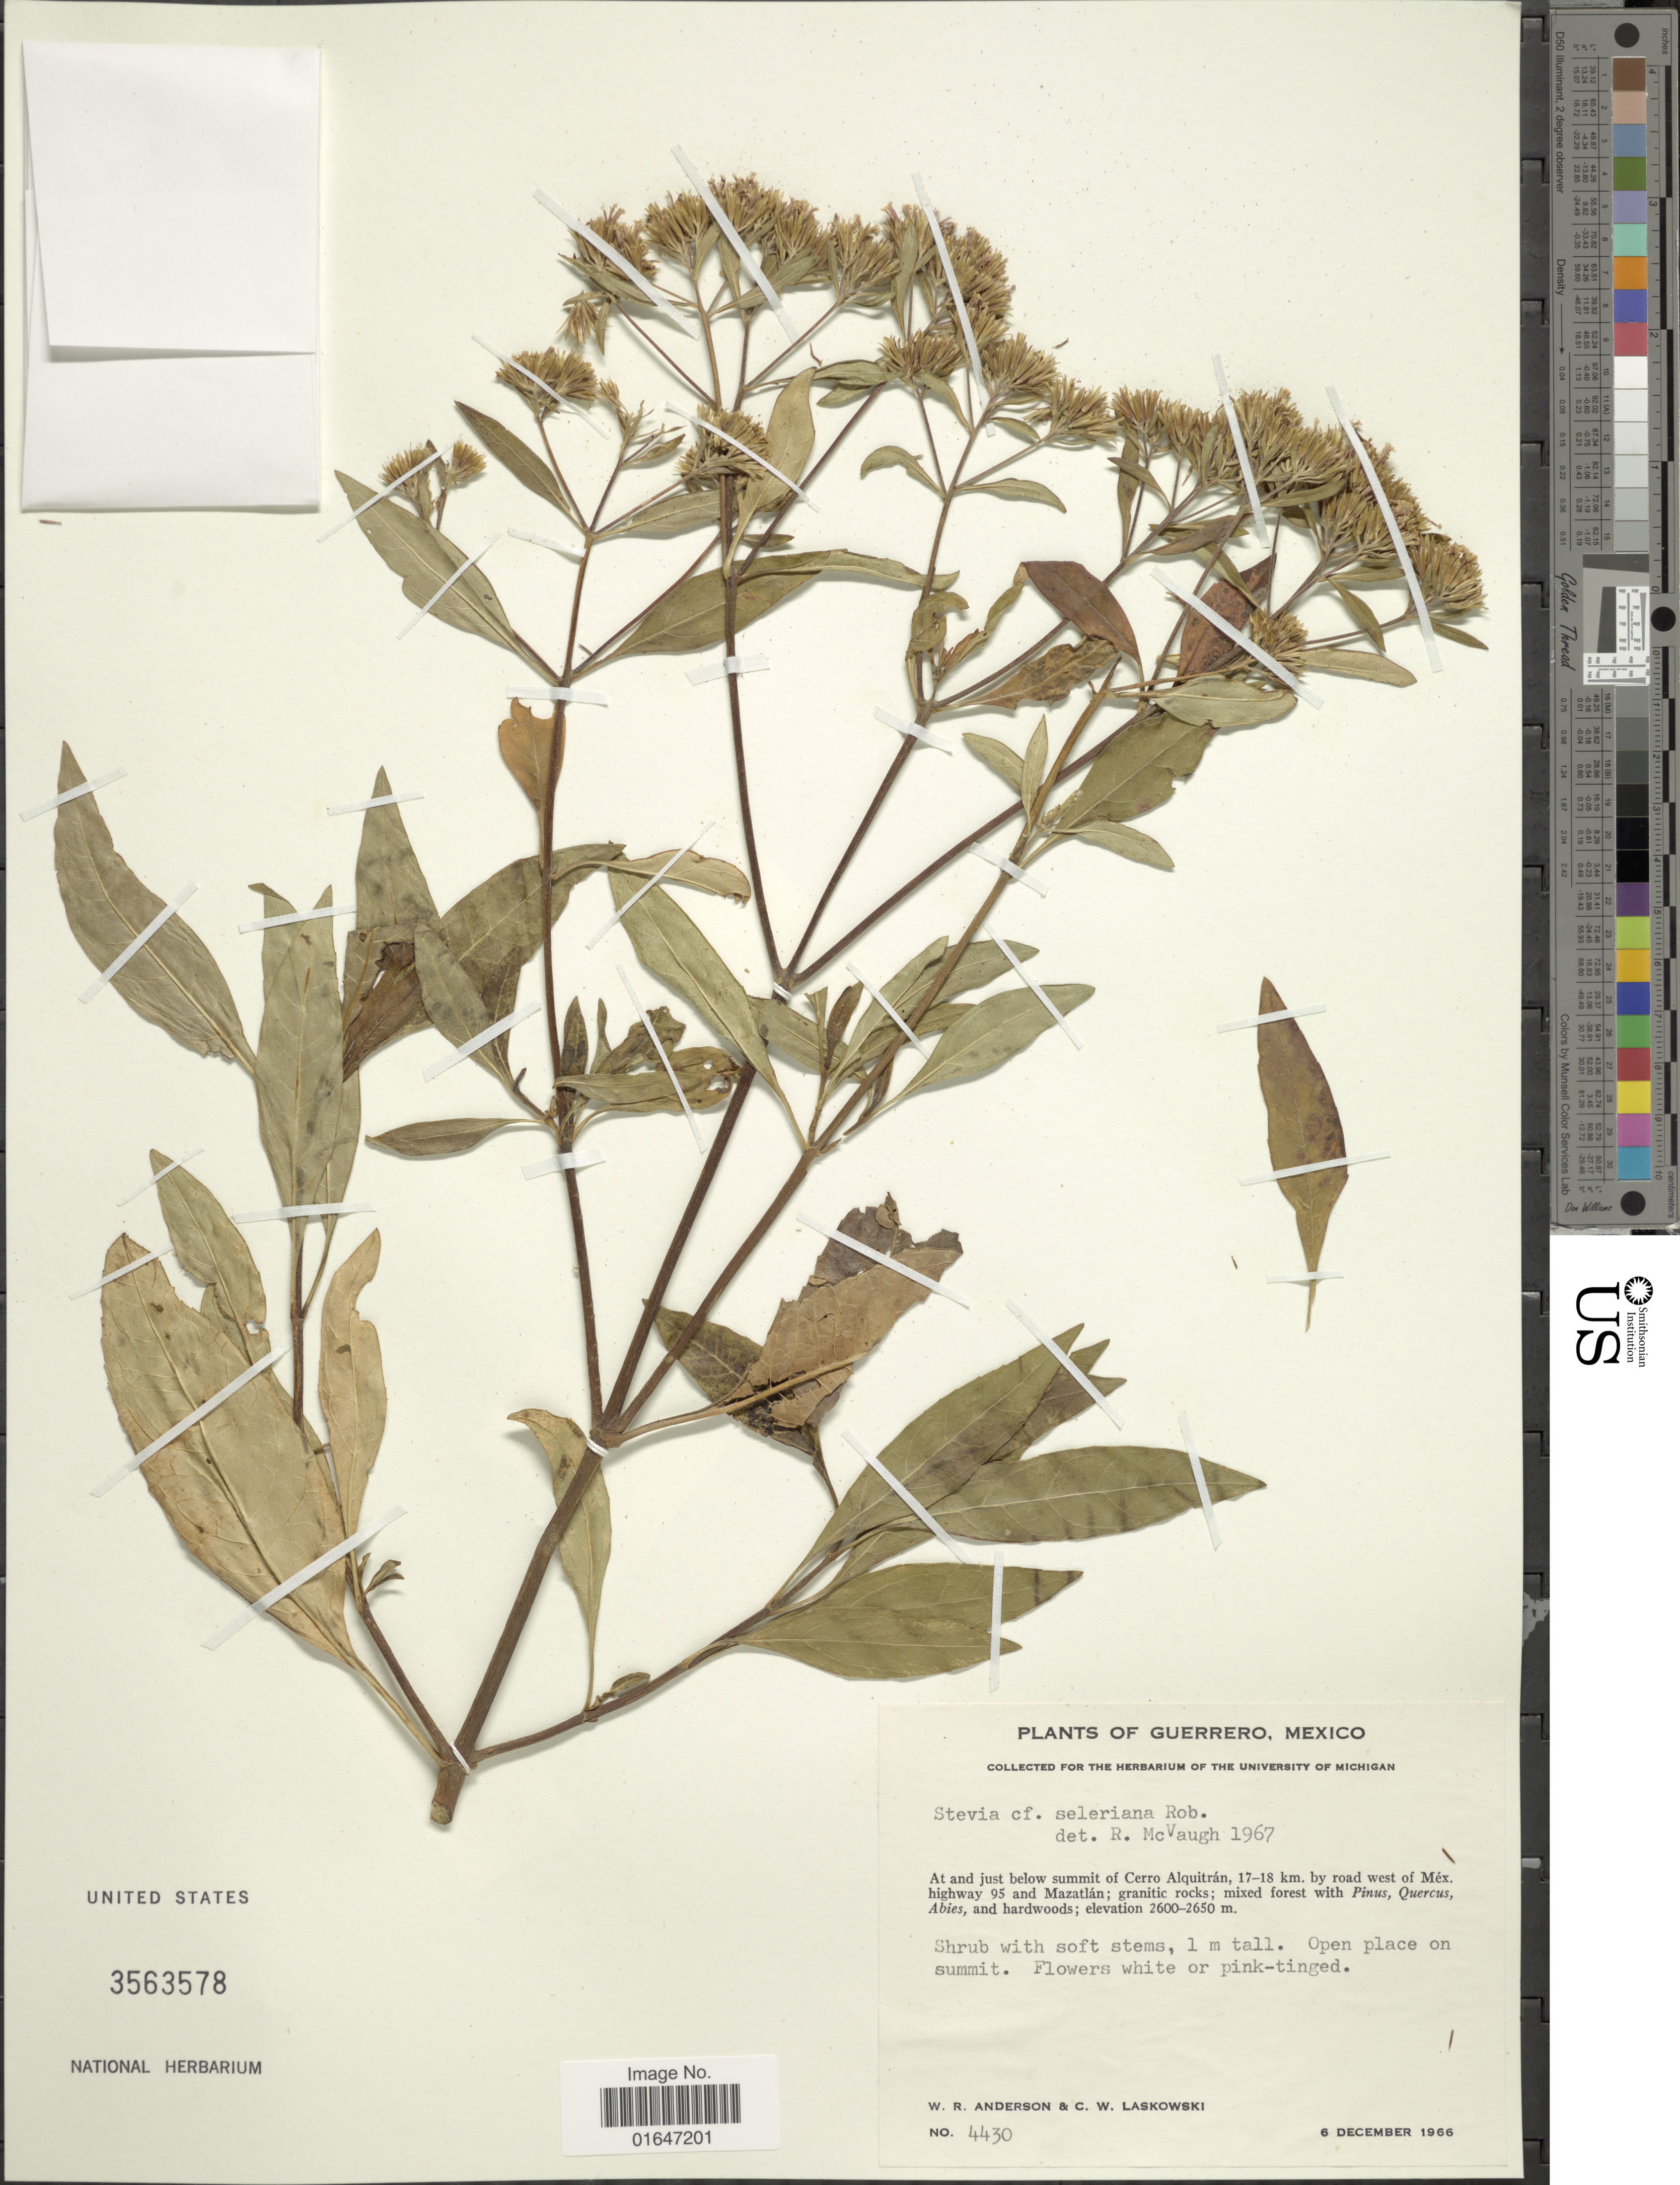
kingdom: Plantae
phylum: Tracheophyta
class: Magnoliopsida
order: Asterales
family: Asteraceae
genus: Stevia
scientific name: Stevia seleriana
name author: B.L. Rob.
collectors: W. Anderson & C. Laskowski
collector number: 4430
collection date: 1966-12-06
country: Mexico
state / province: Guerrero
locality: At and just below of Cerro Alquitran, 17 - 18 km by road w of Mex highway 95 and Mazatlan.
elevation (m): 2600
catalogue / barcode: US 3563578